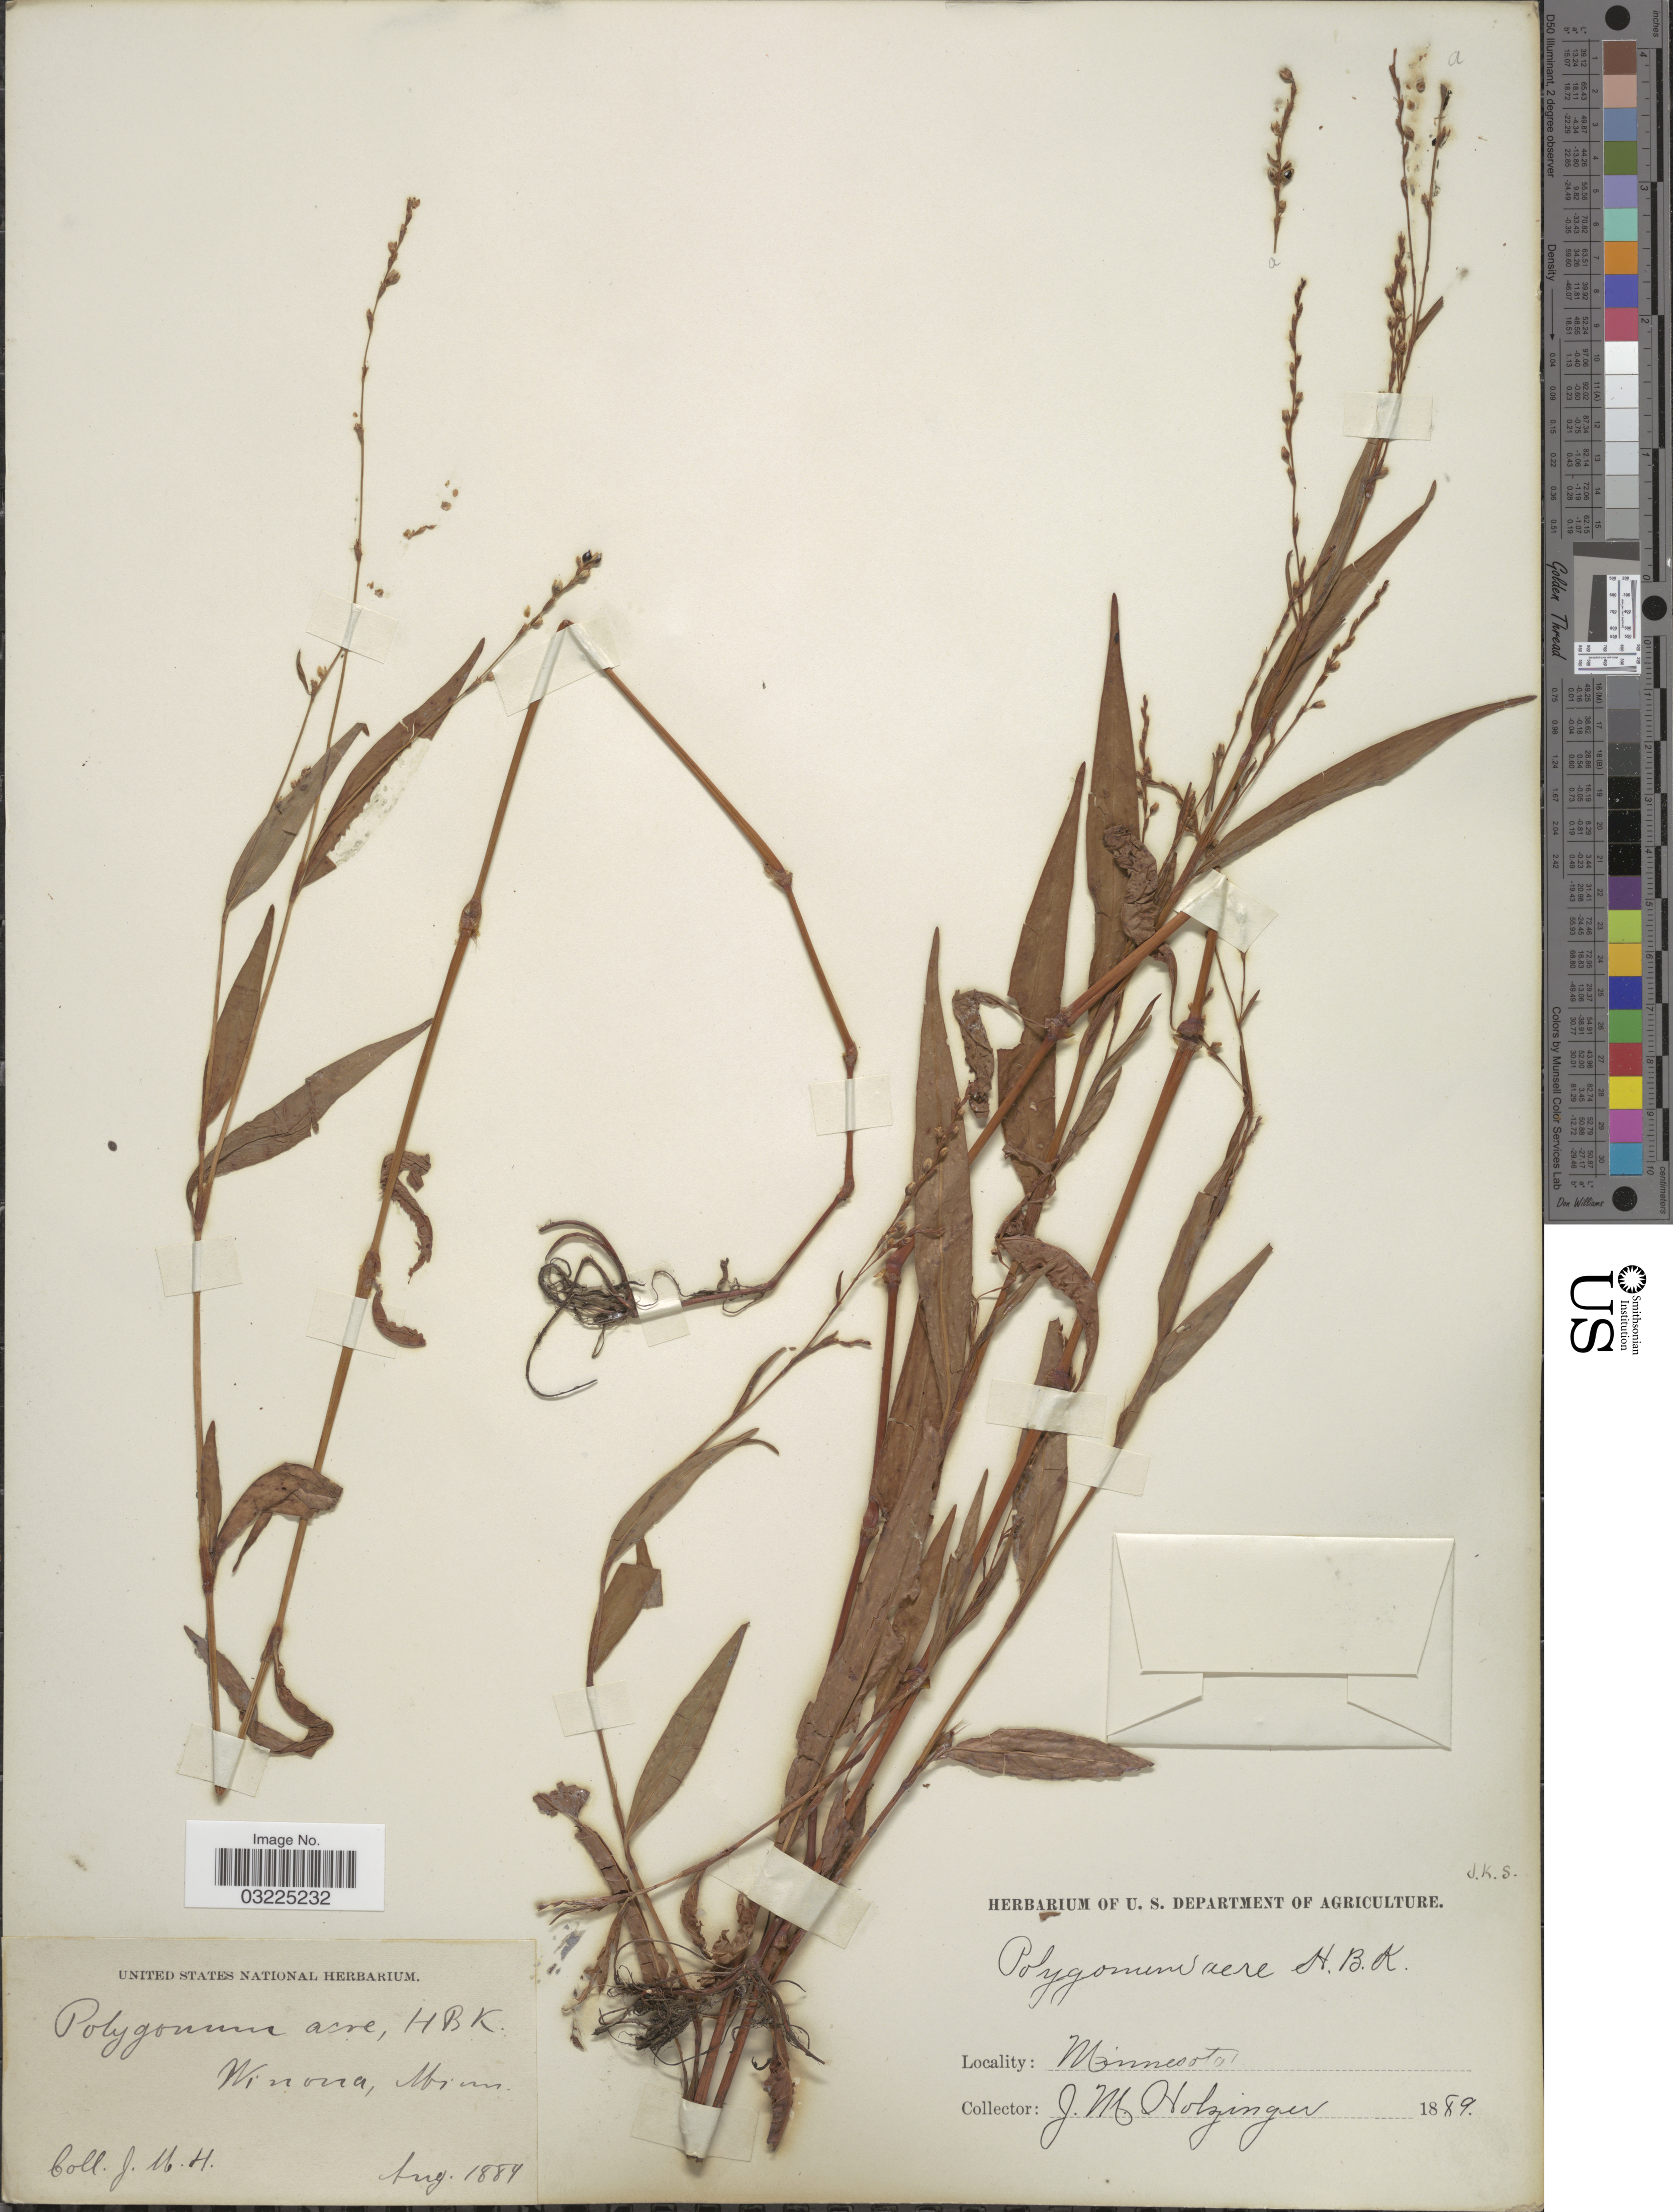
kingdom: Plantae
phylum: Tracheophyta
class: Magnoliopsida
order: Caryophyllales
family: Polygonaceae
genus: Persicaria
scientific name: Persicaria punctata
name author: (Elliott) Small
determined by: Atha, D. E.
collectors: J. M. Holzinger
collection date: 1889-08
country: United States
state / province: Minnesota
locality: Winona, Minn.